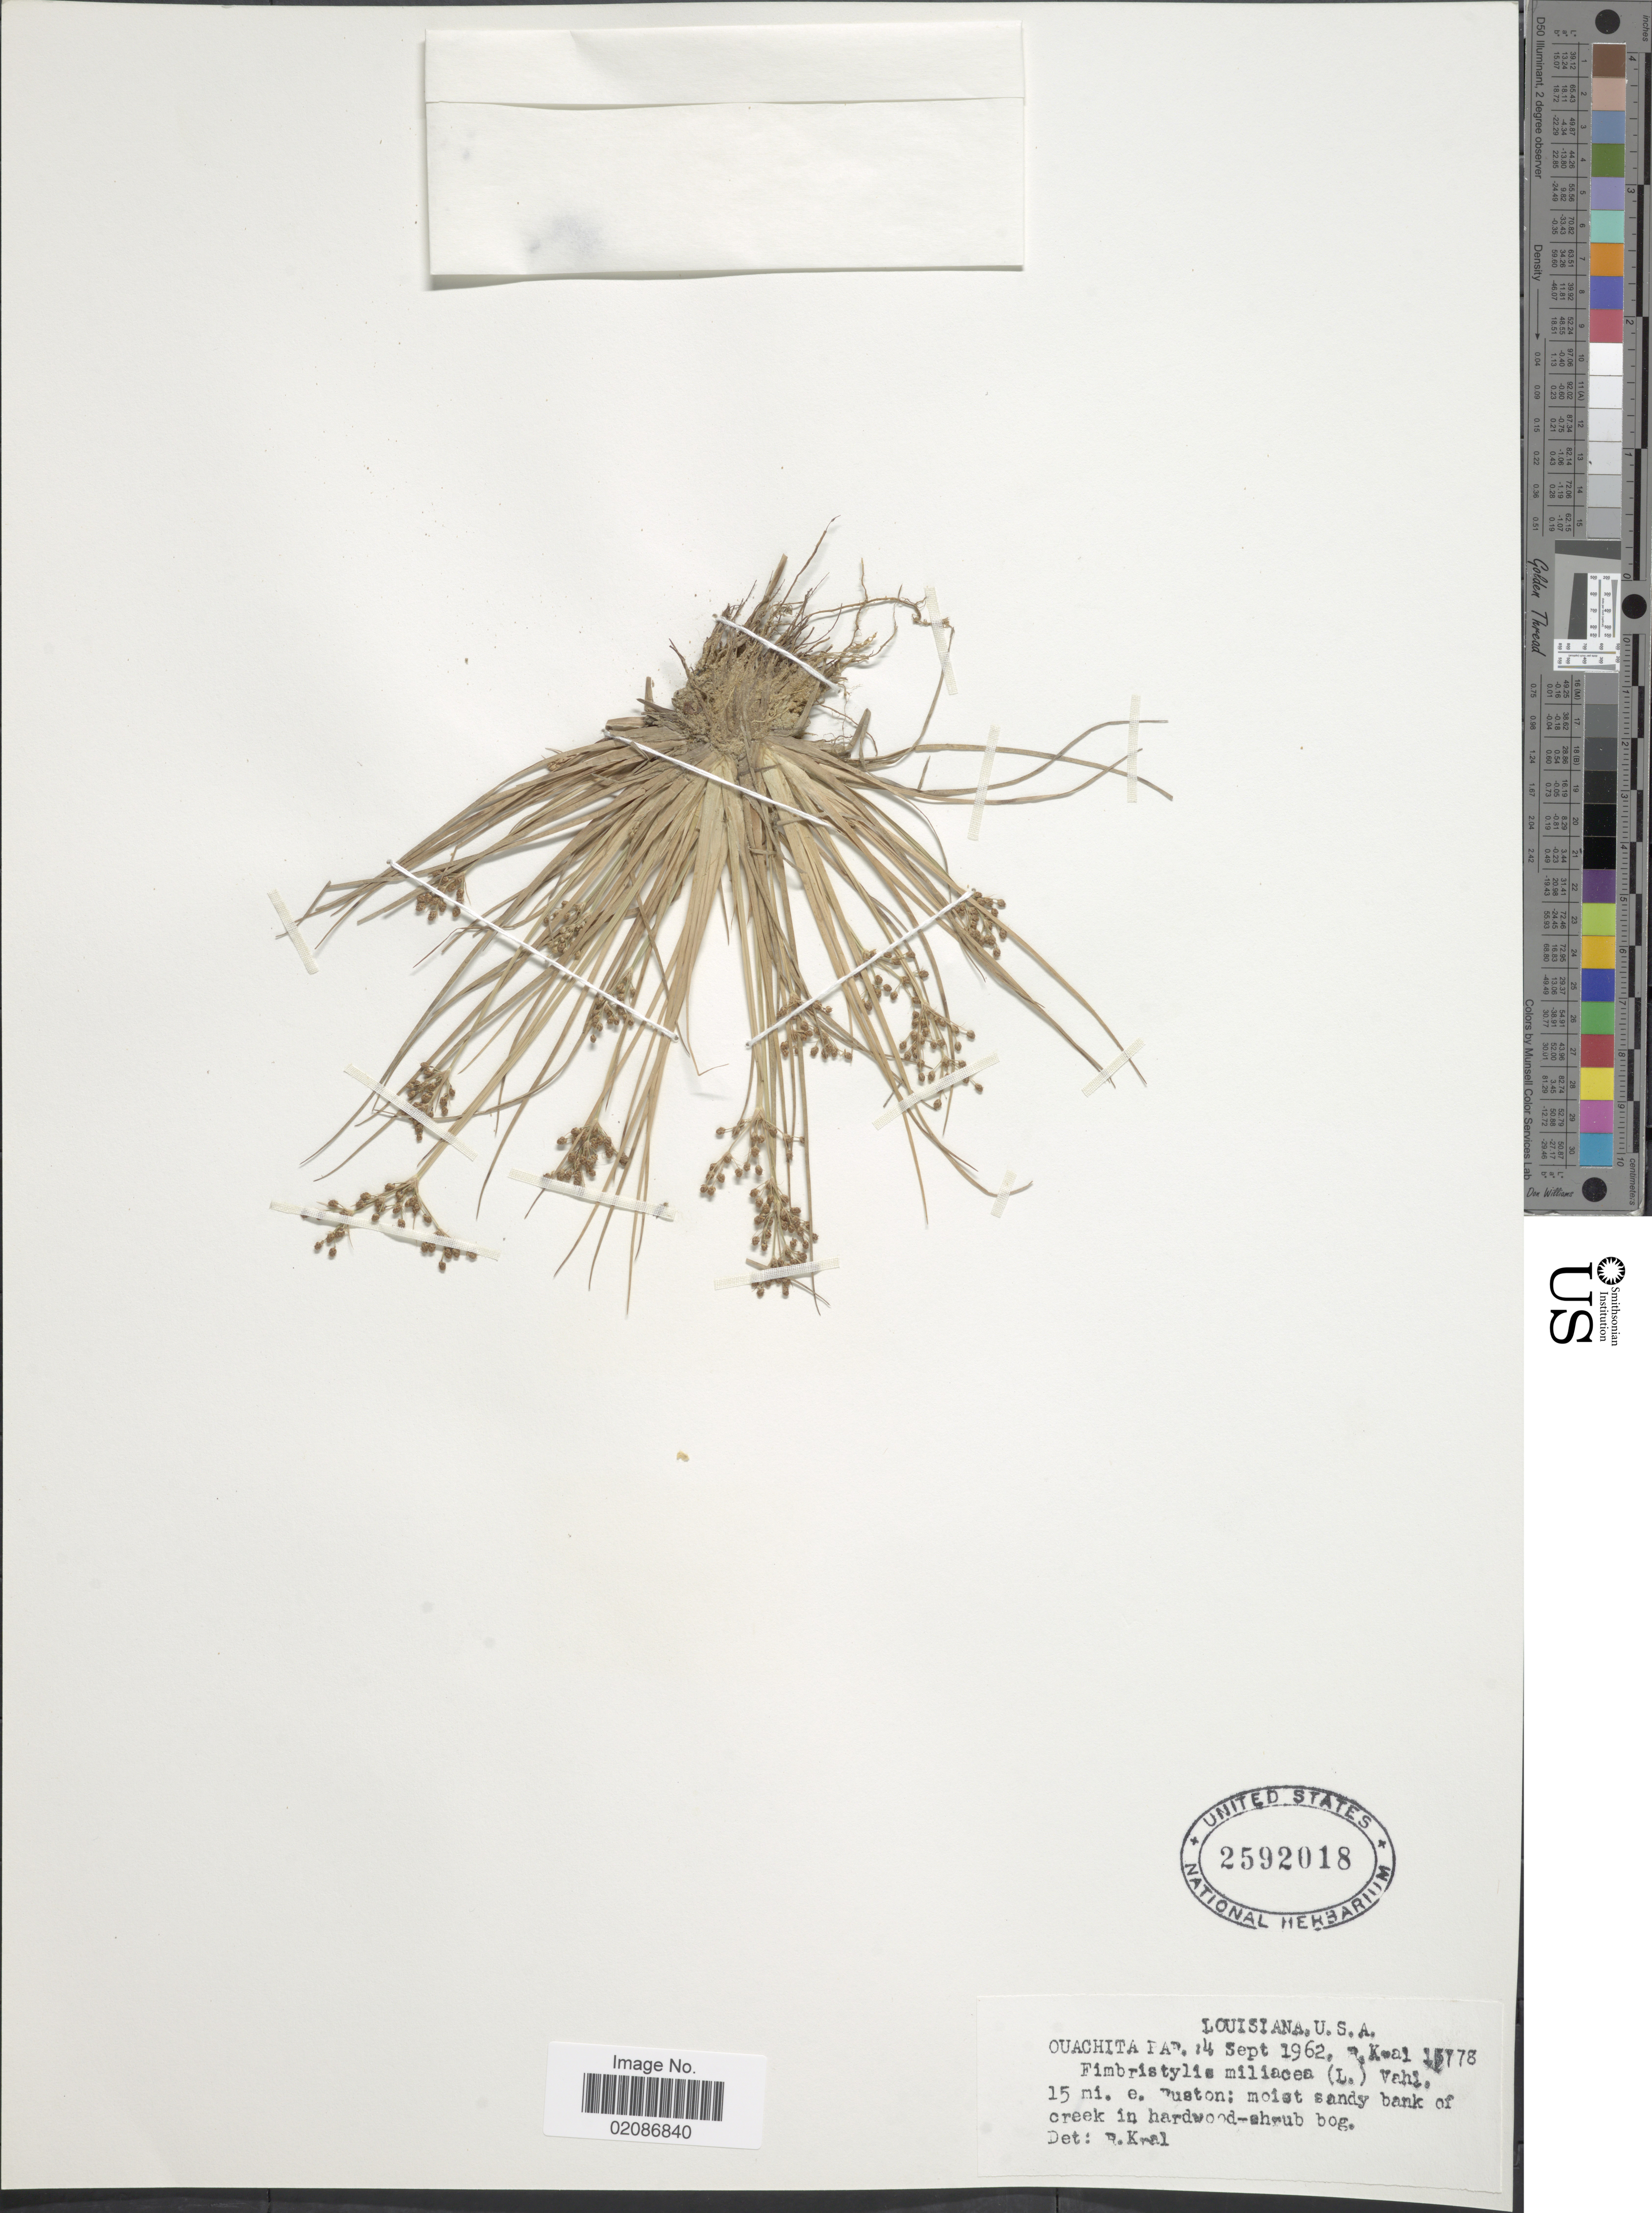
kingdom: Plantae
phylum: Tracheophyta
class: Liliopsida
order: Poales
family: Cyperaceae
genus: Fimbristylis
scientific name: Fimbristylis littoralis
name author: Gaudich.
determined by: Strong, M. T., (US), Smithsonian Institution - National Museum of Natural History (UNITED STATES)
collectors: R. Kral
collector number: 15778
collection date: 1962-09-14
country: United States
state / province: Louisiana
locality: Ouachita Par.: 15 mi. e Ruston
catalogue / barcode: US 2592018